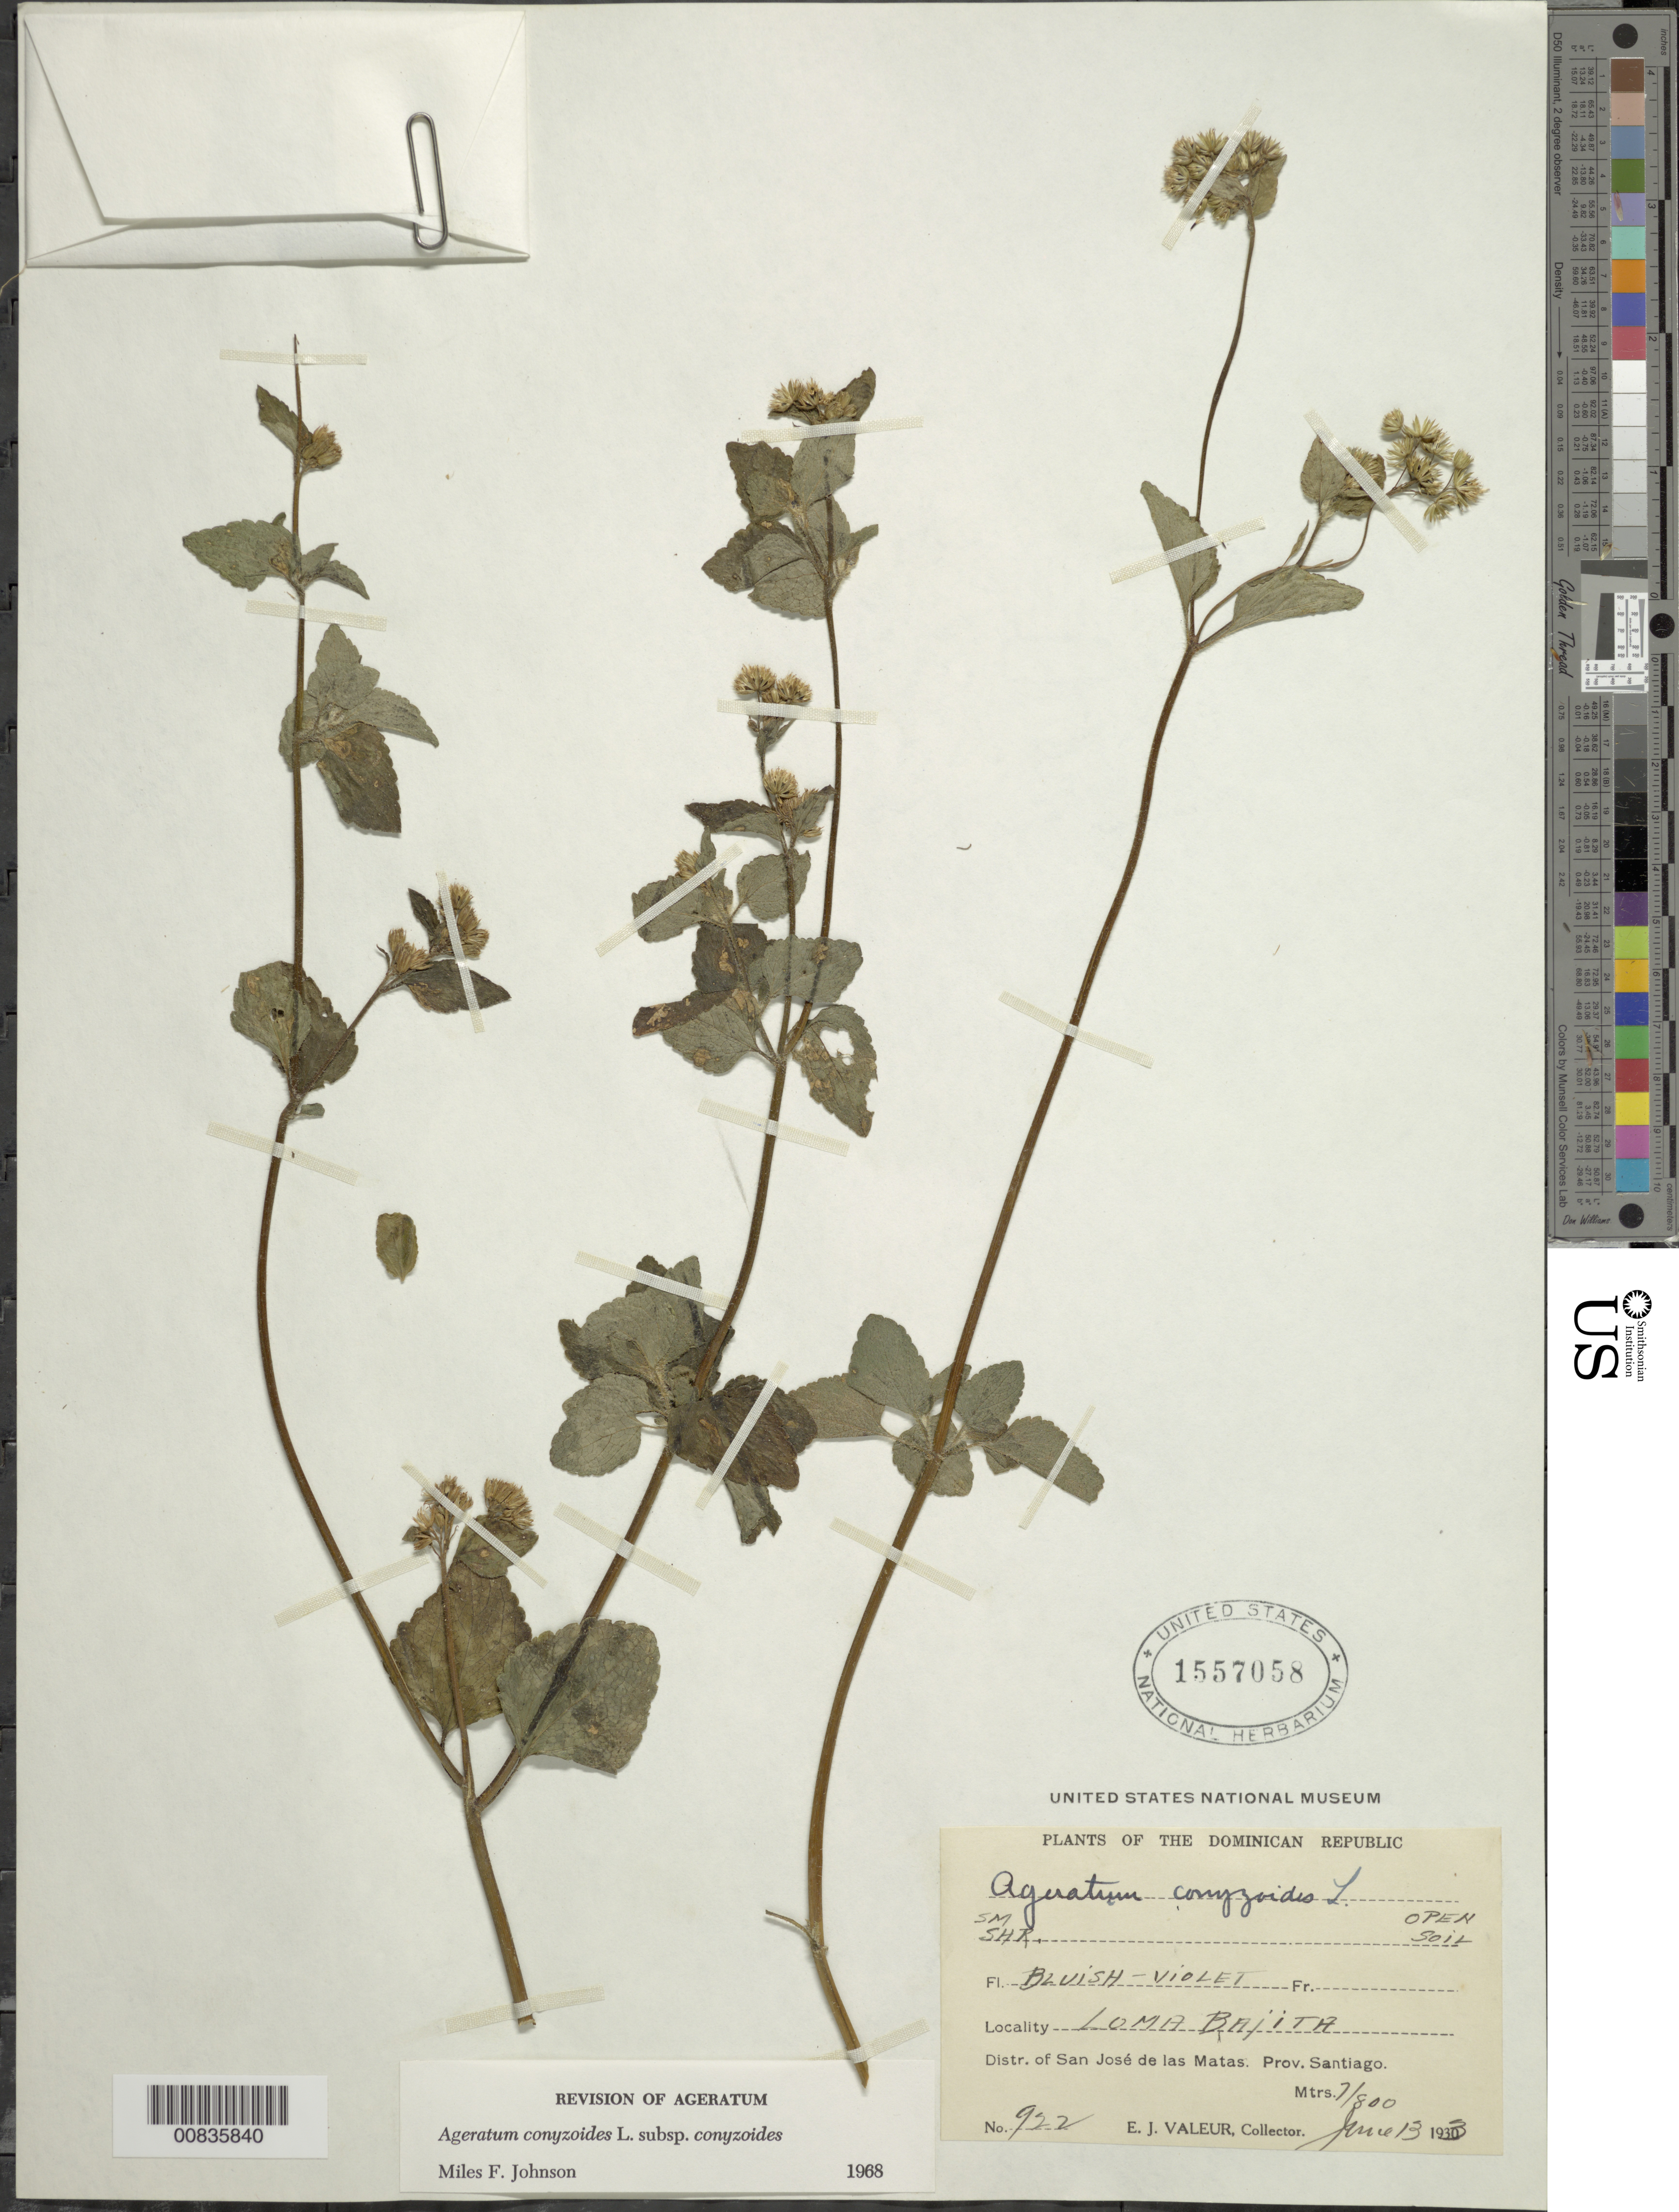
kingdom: Plantae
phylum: Tracheophyta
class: Magnoliopsida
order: Asterales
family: Asteraceae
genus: Ageratum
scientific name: Ageratum conyzoides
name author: L.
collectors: E. Valeur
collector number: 922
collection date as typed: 13 Jun 1933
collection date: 1933-06-13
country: Dominican Republic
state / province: Santiago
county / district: San José se las Matas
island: Hispaniola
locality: Loma Bajita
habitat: Open soil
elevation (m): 700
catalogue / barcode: US 1557058